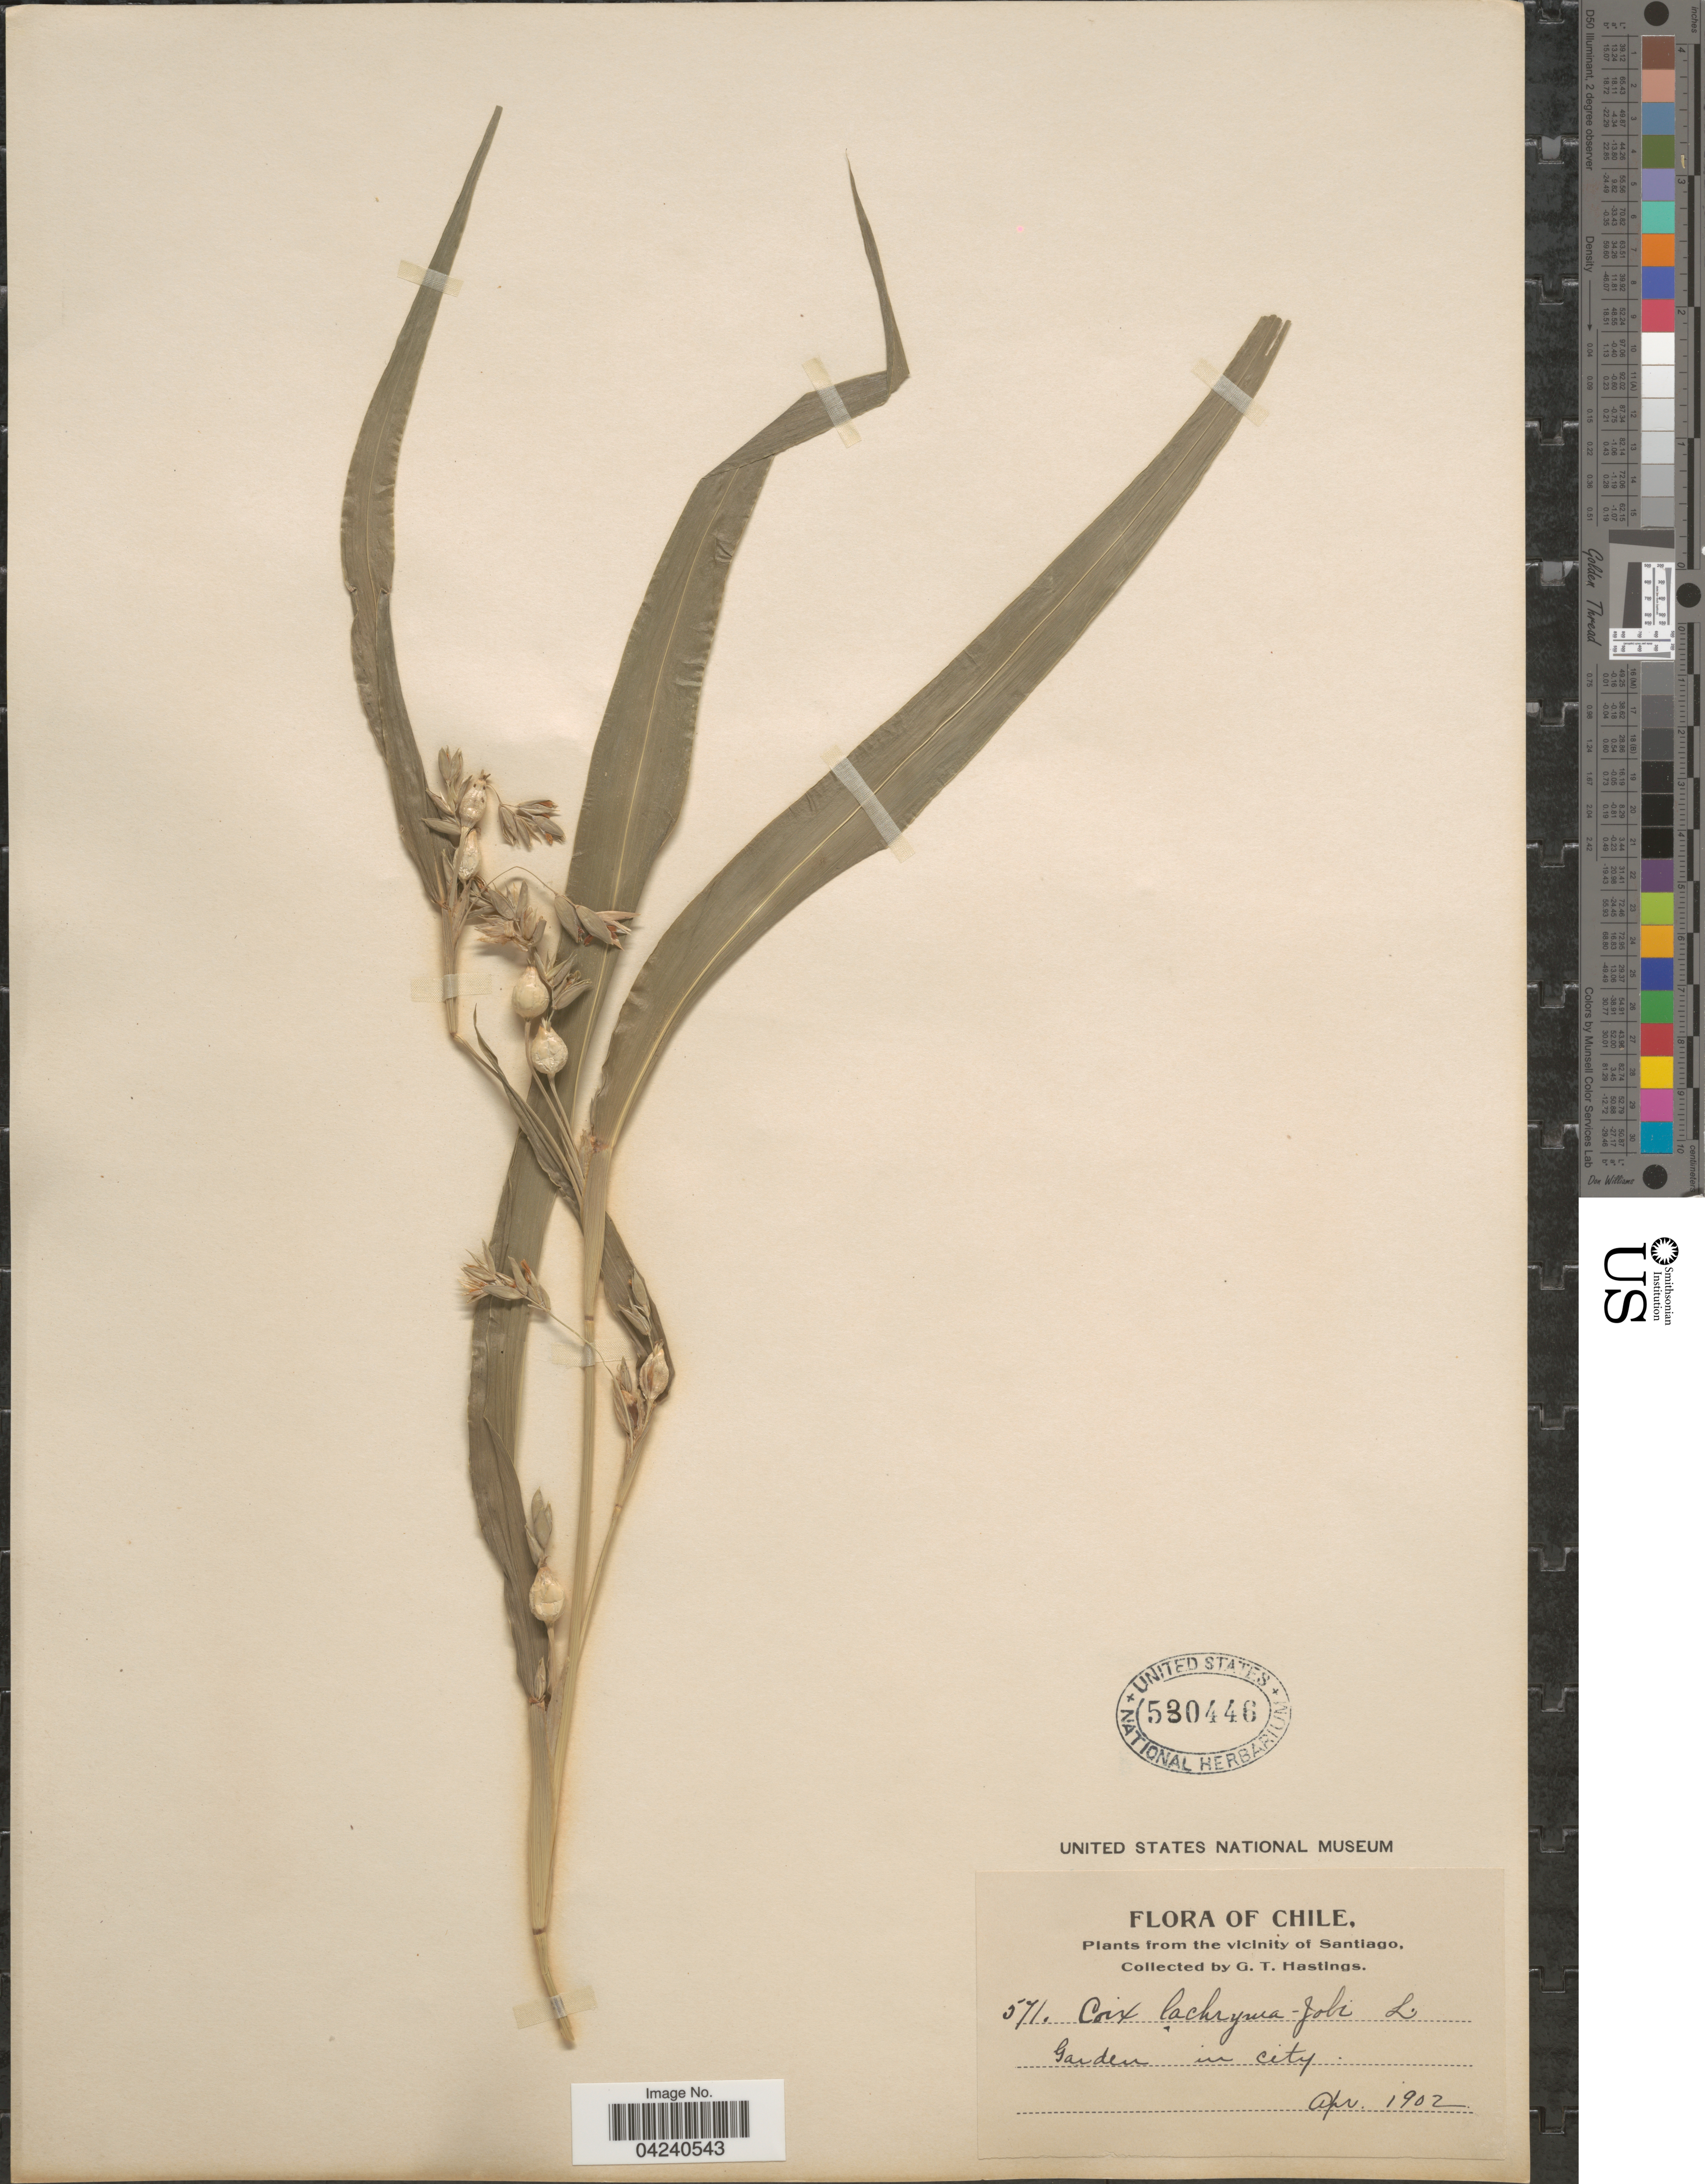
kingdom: Plantae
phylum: Tracheophyta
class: Liliopsida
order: Poales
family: Poaceae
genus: Coix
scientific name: Coix lacryma-jobi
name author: L.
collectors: G. Hastings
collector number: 571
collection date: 1902-04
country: Chile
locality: The vicinity of Santiago. Garden in city.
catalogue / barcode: US 530446